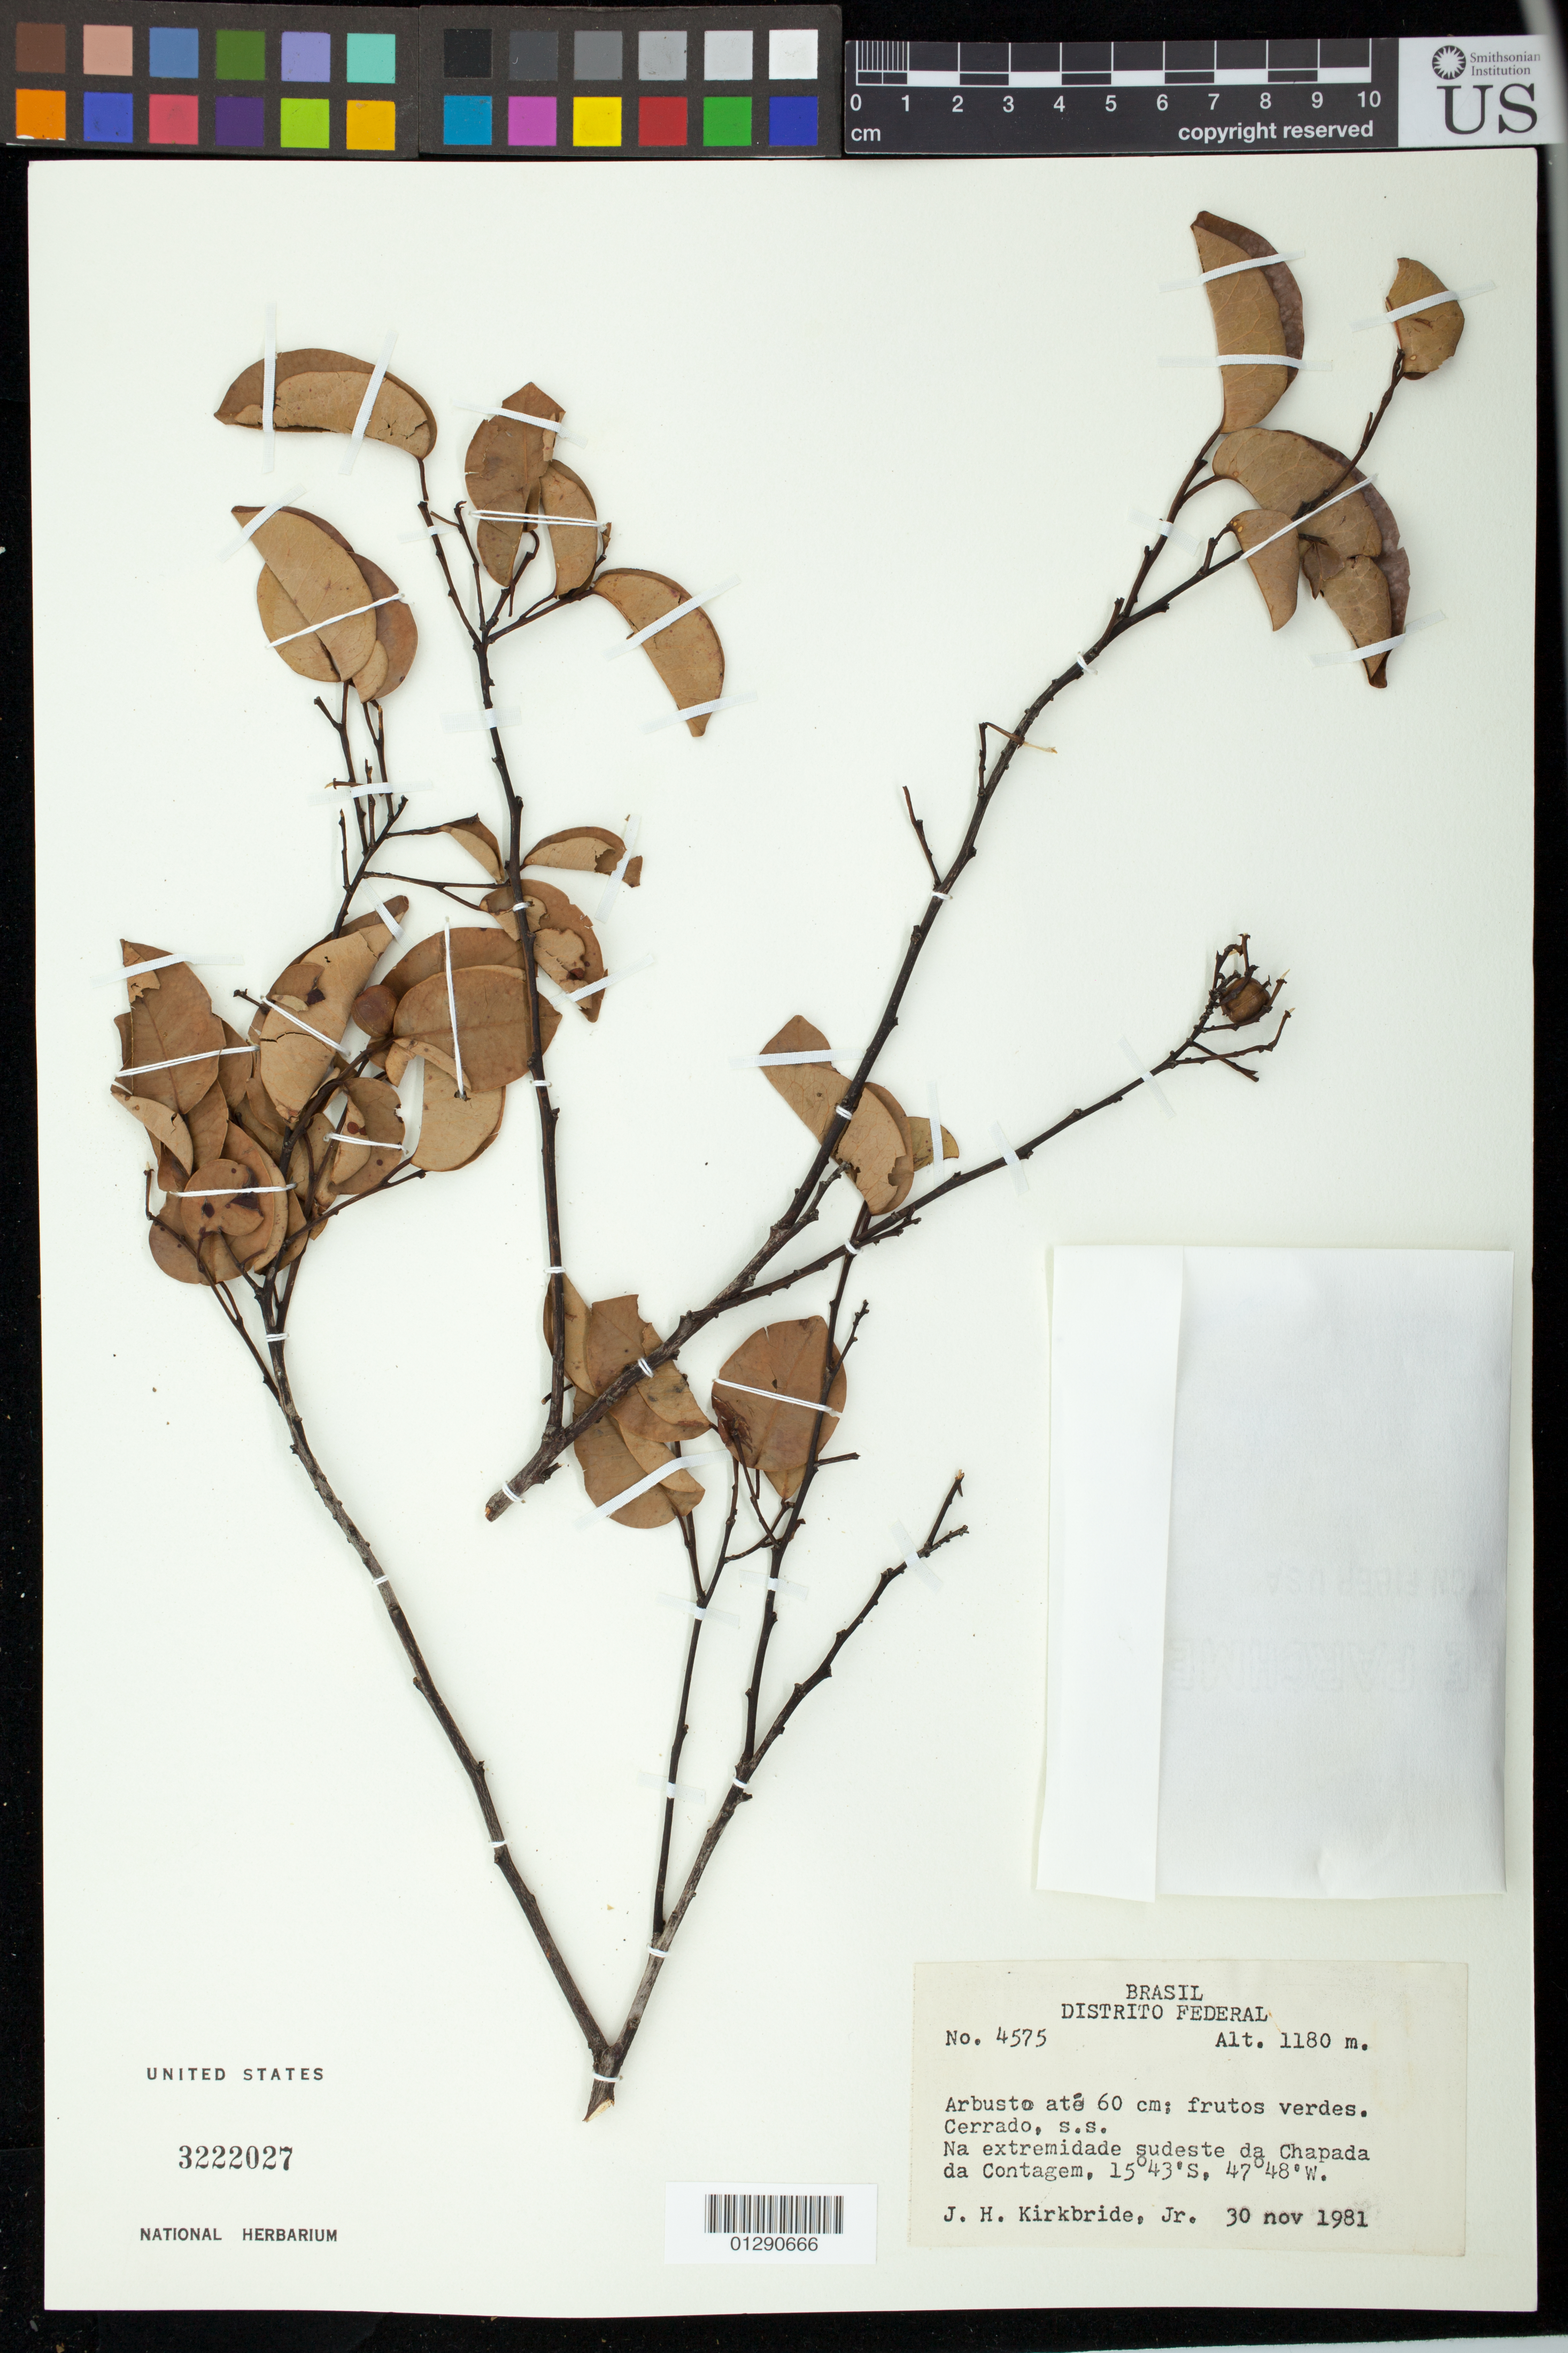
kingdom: Plantae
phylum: Tracheophyta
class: Magnoliopsida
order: Malpighiales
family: Euphorbiaceae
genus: Maprounea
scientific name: Maprounea brasiliensis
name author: A. St.-Hil.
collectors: J. H. Kirkbride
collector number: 4575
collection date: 1981-11-30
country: Brazil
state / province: Distrito Federal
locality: Na extremidade sudeste da Chapada da Contagem.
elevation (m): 1180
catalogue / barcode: US 3222027